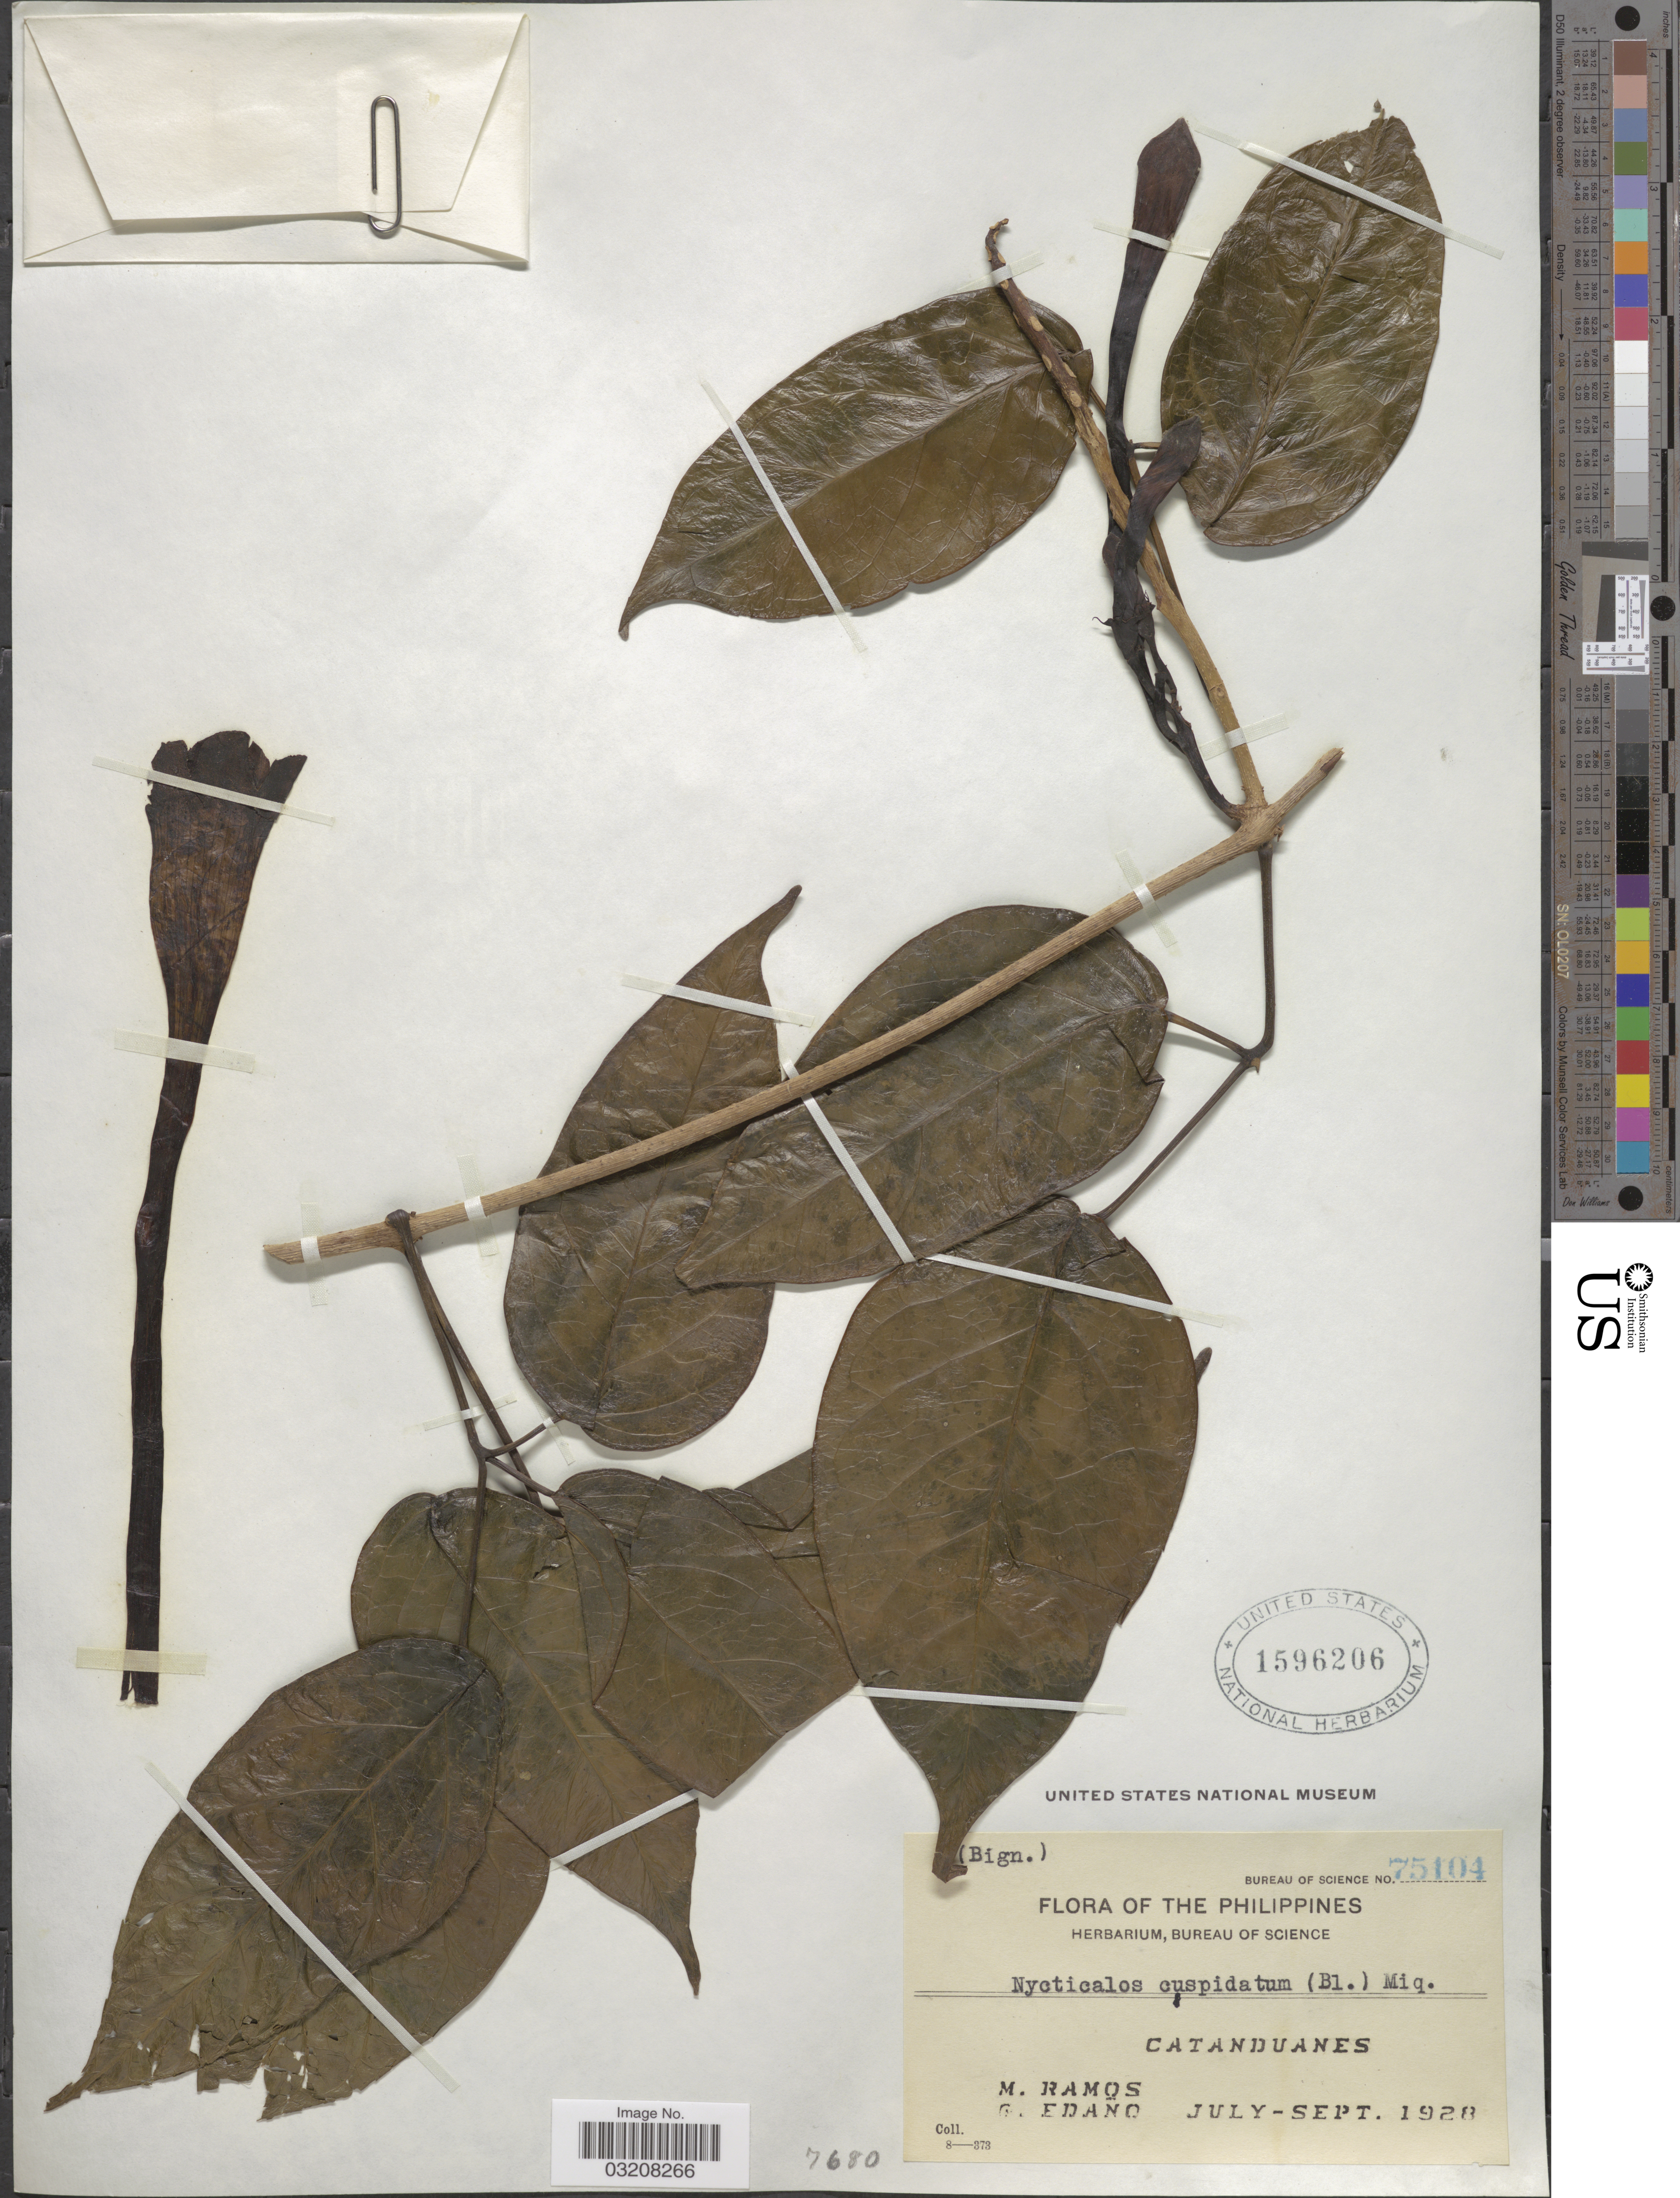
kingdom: Plantae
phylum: Tracheophyta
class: Magnoliopsida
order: Lamiales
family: Bignoniaceae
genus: Nyctocalos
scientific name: Nyctocalos cuspidatum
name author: Miq.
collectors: M. Ramos & G. Edaño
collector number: Bureau of Science 75104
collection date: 1928-07/1928-09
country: Philippines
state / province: Bicol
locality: Catanduanes.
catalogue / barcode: US 1596206